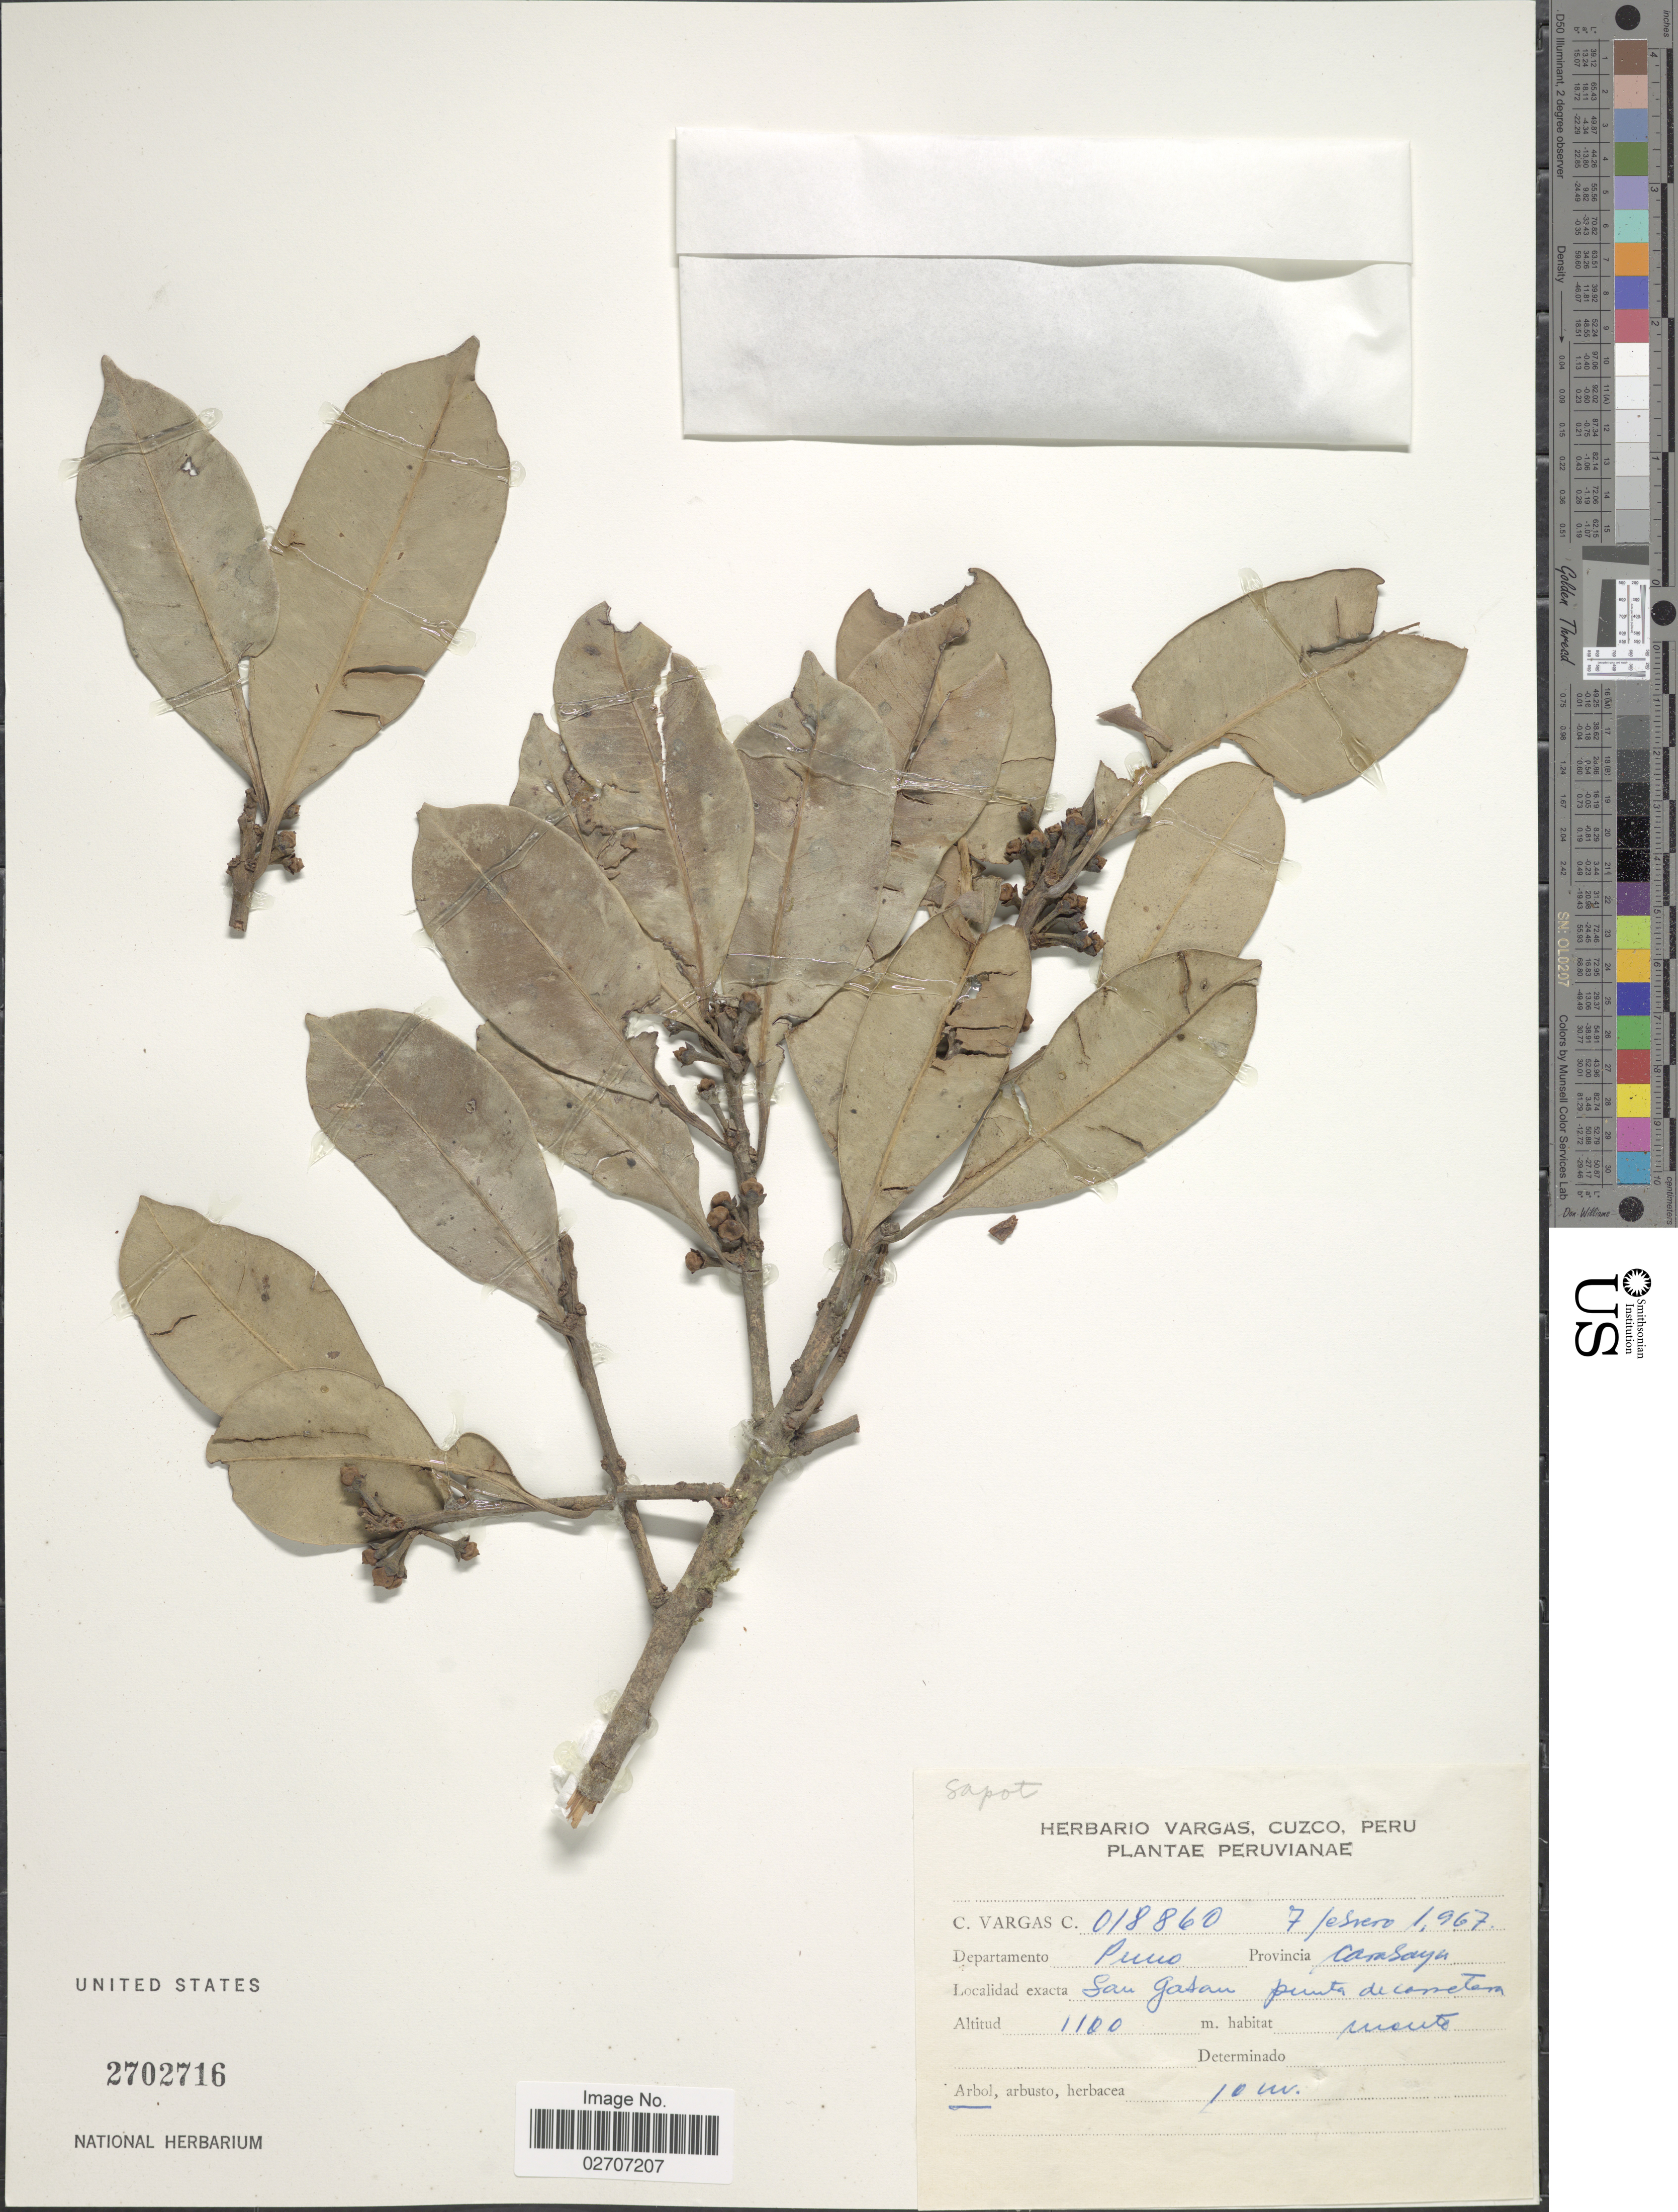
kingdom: Plantae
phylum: Tracheophyta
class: Magnoliopsida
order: Ericales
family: Sapotaceae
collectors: C. Vargas Calderón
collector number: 018860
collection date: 1967-02-07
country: Peru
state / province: Puno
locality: Provincia Carabaya, San Gaban punta de carretera.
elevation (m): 1100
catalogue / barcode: US 2702716